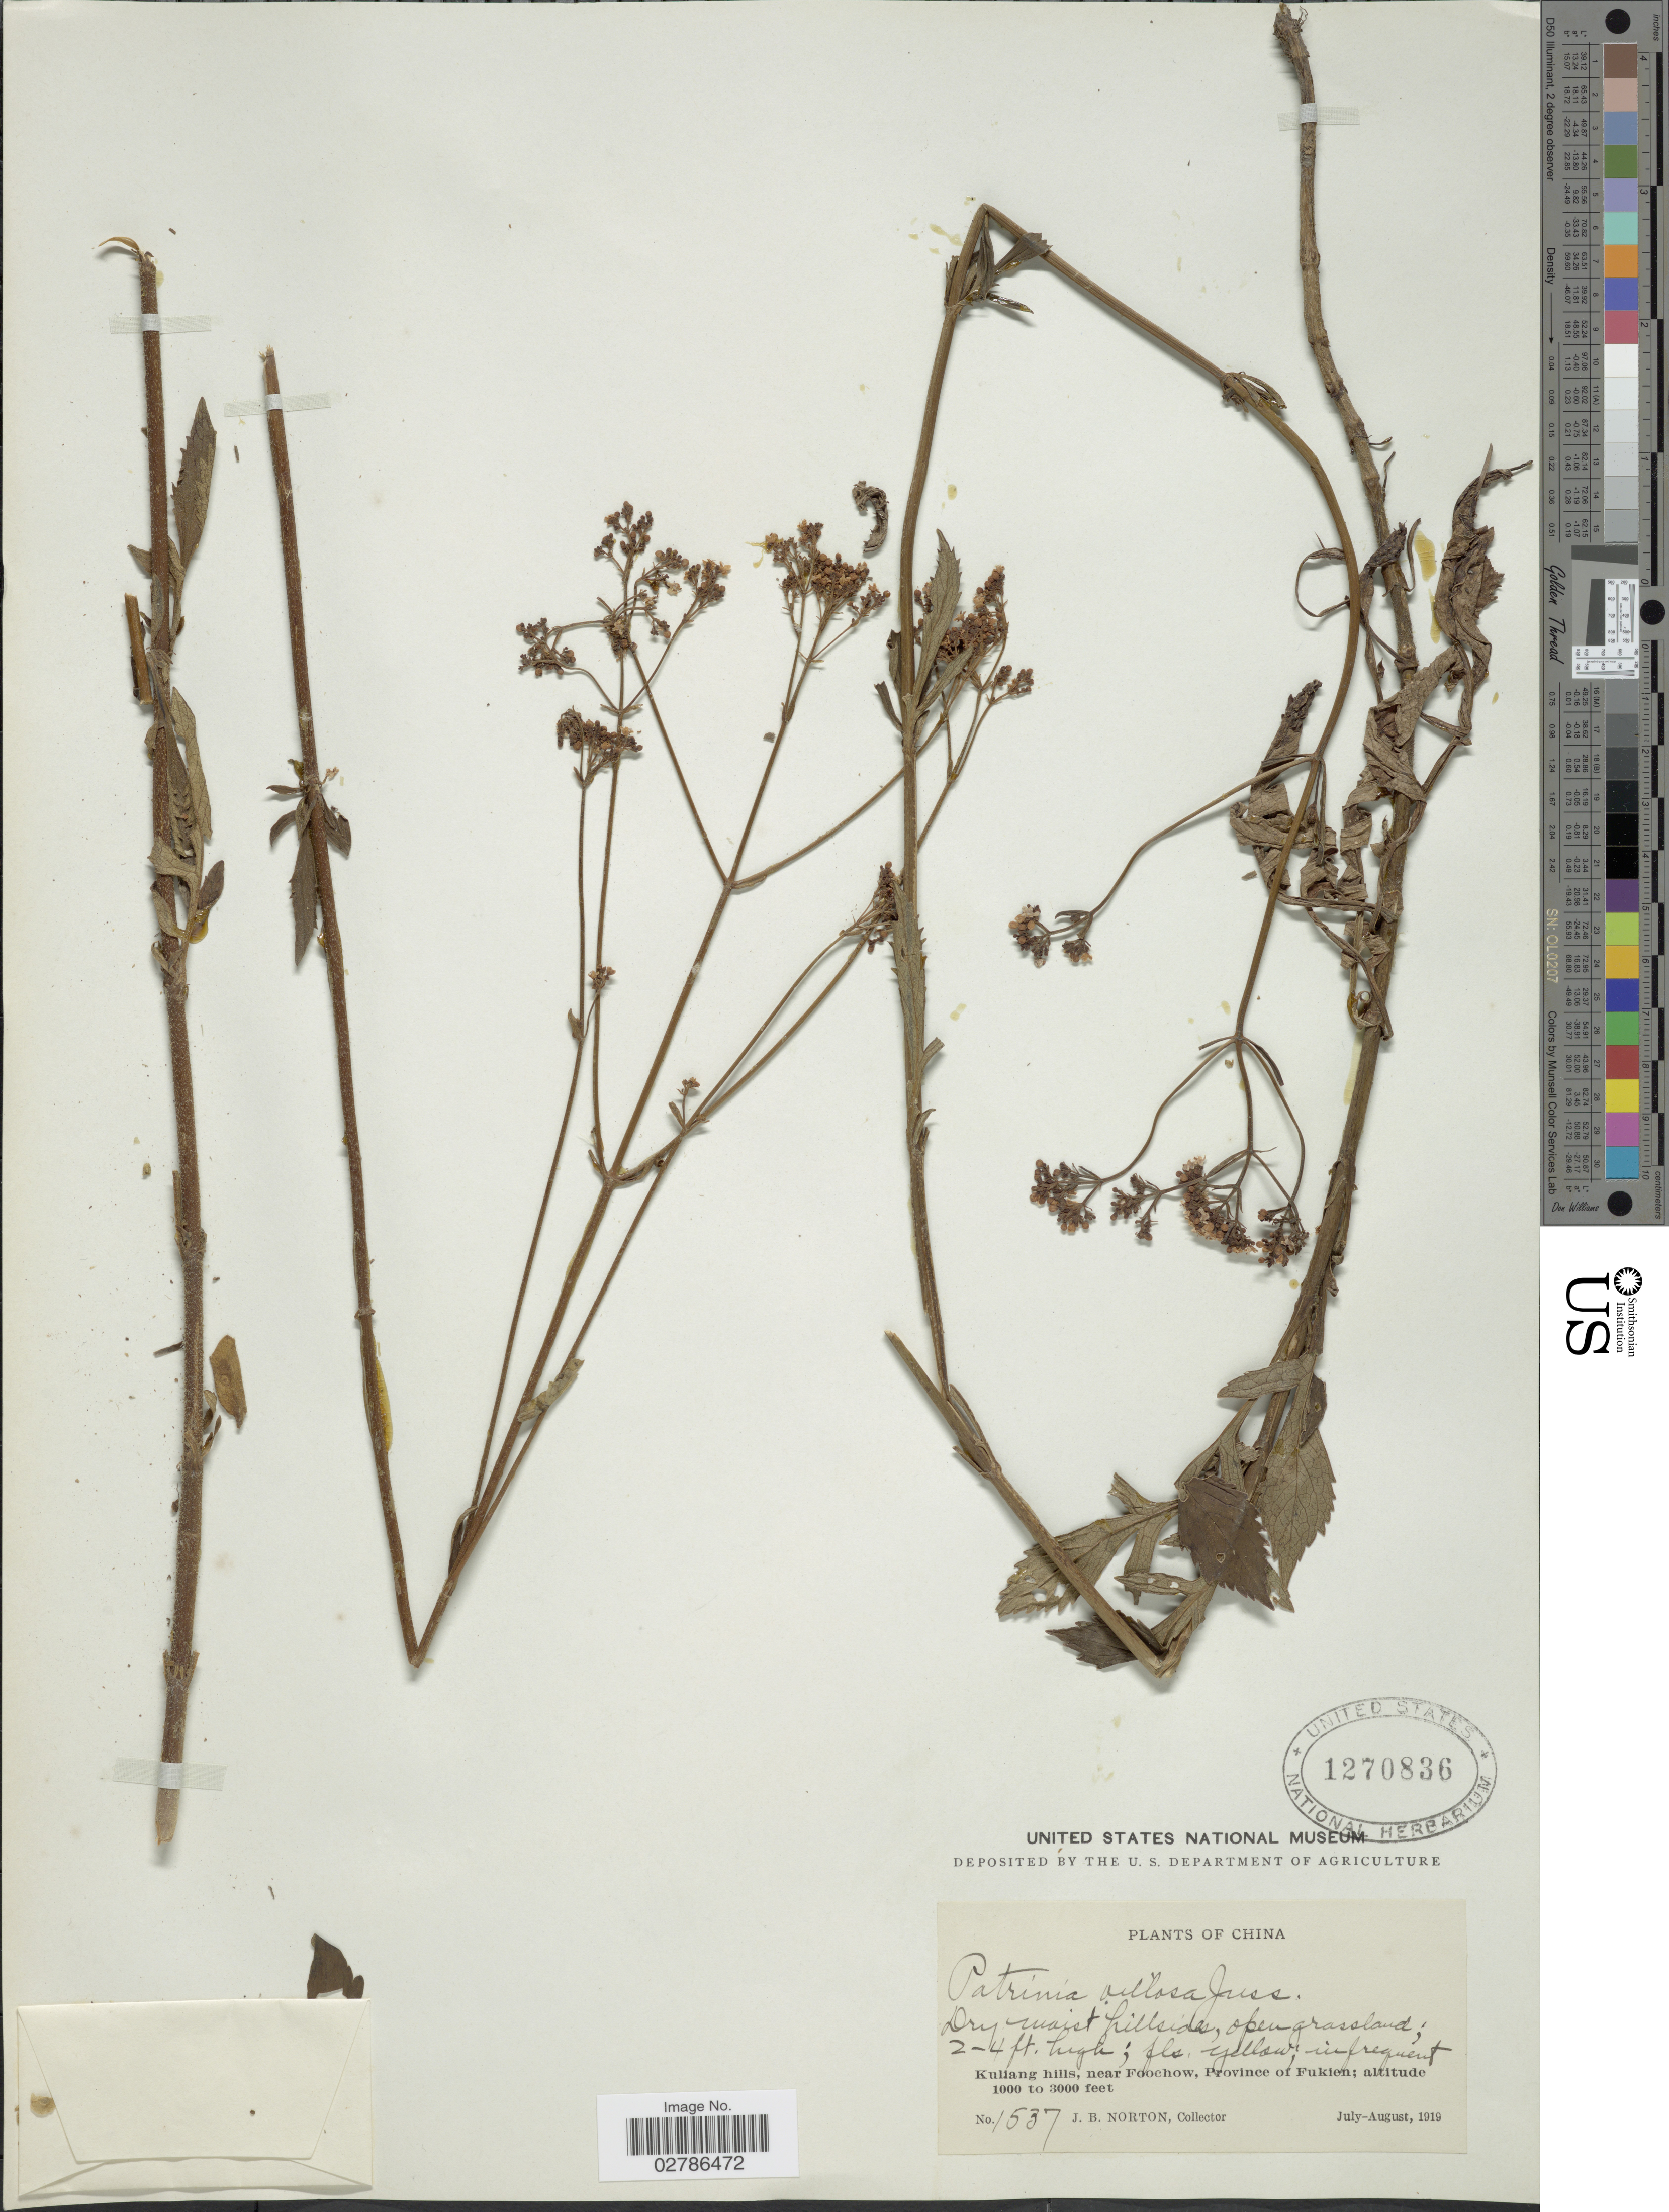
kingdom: Plantae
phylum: Tracheophyta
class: Magnoliopsida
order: Dipsacales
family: Caprifoliaceae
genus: Patrinia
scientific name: Patrinia villosa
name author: (Thunb.) Dufr.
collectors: J. B. Norton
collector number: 1537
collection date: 1919-07/1919-08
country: China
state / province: Fujian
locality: Kuliang hills, near Foochow, Province of Fukien.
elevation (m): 305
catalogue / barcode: US 1270836